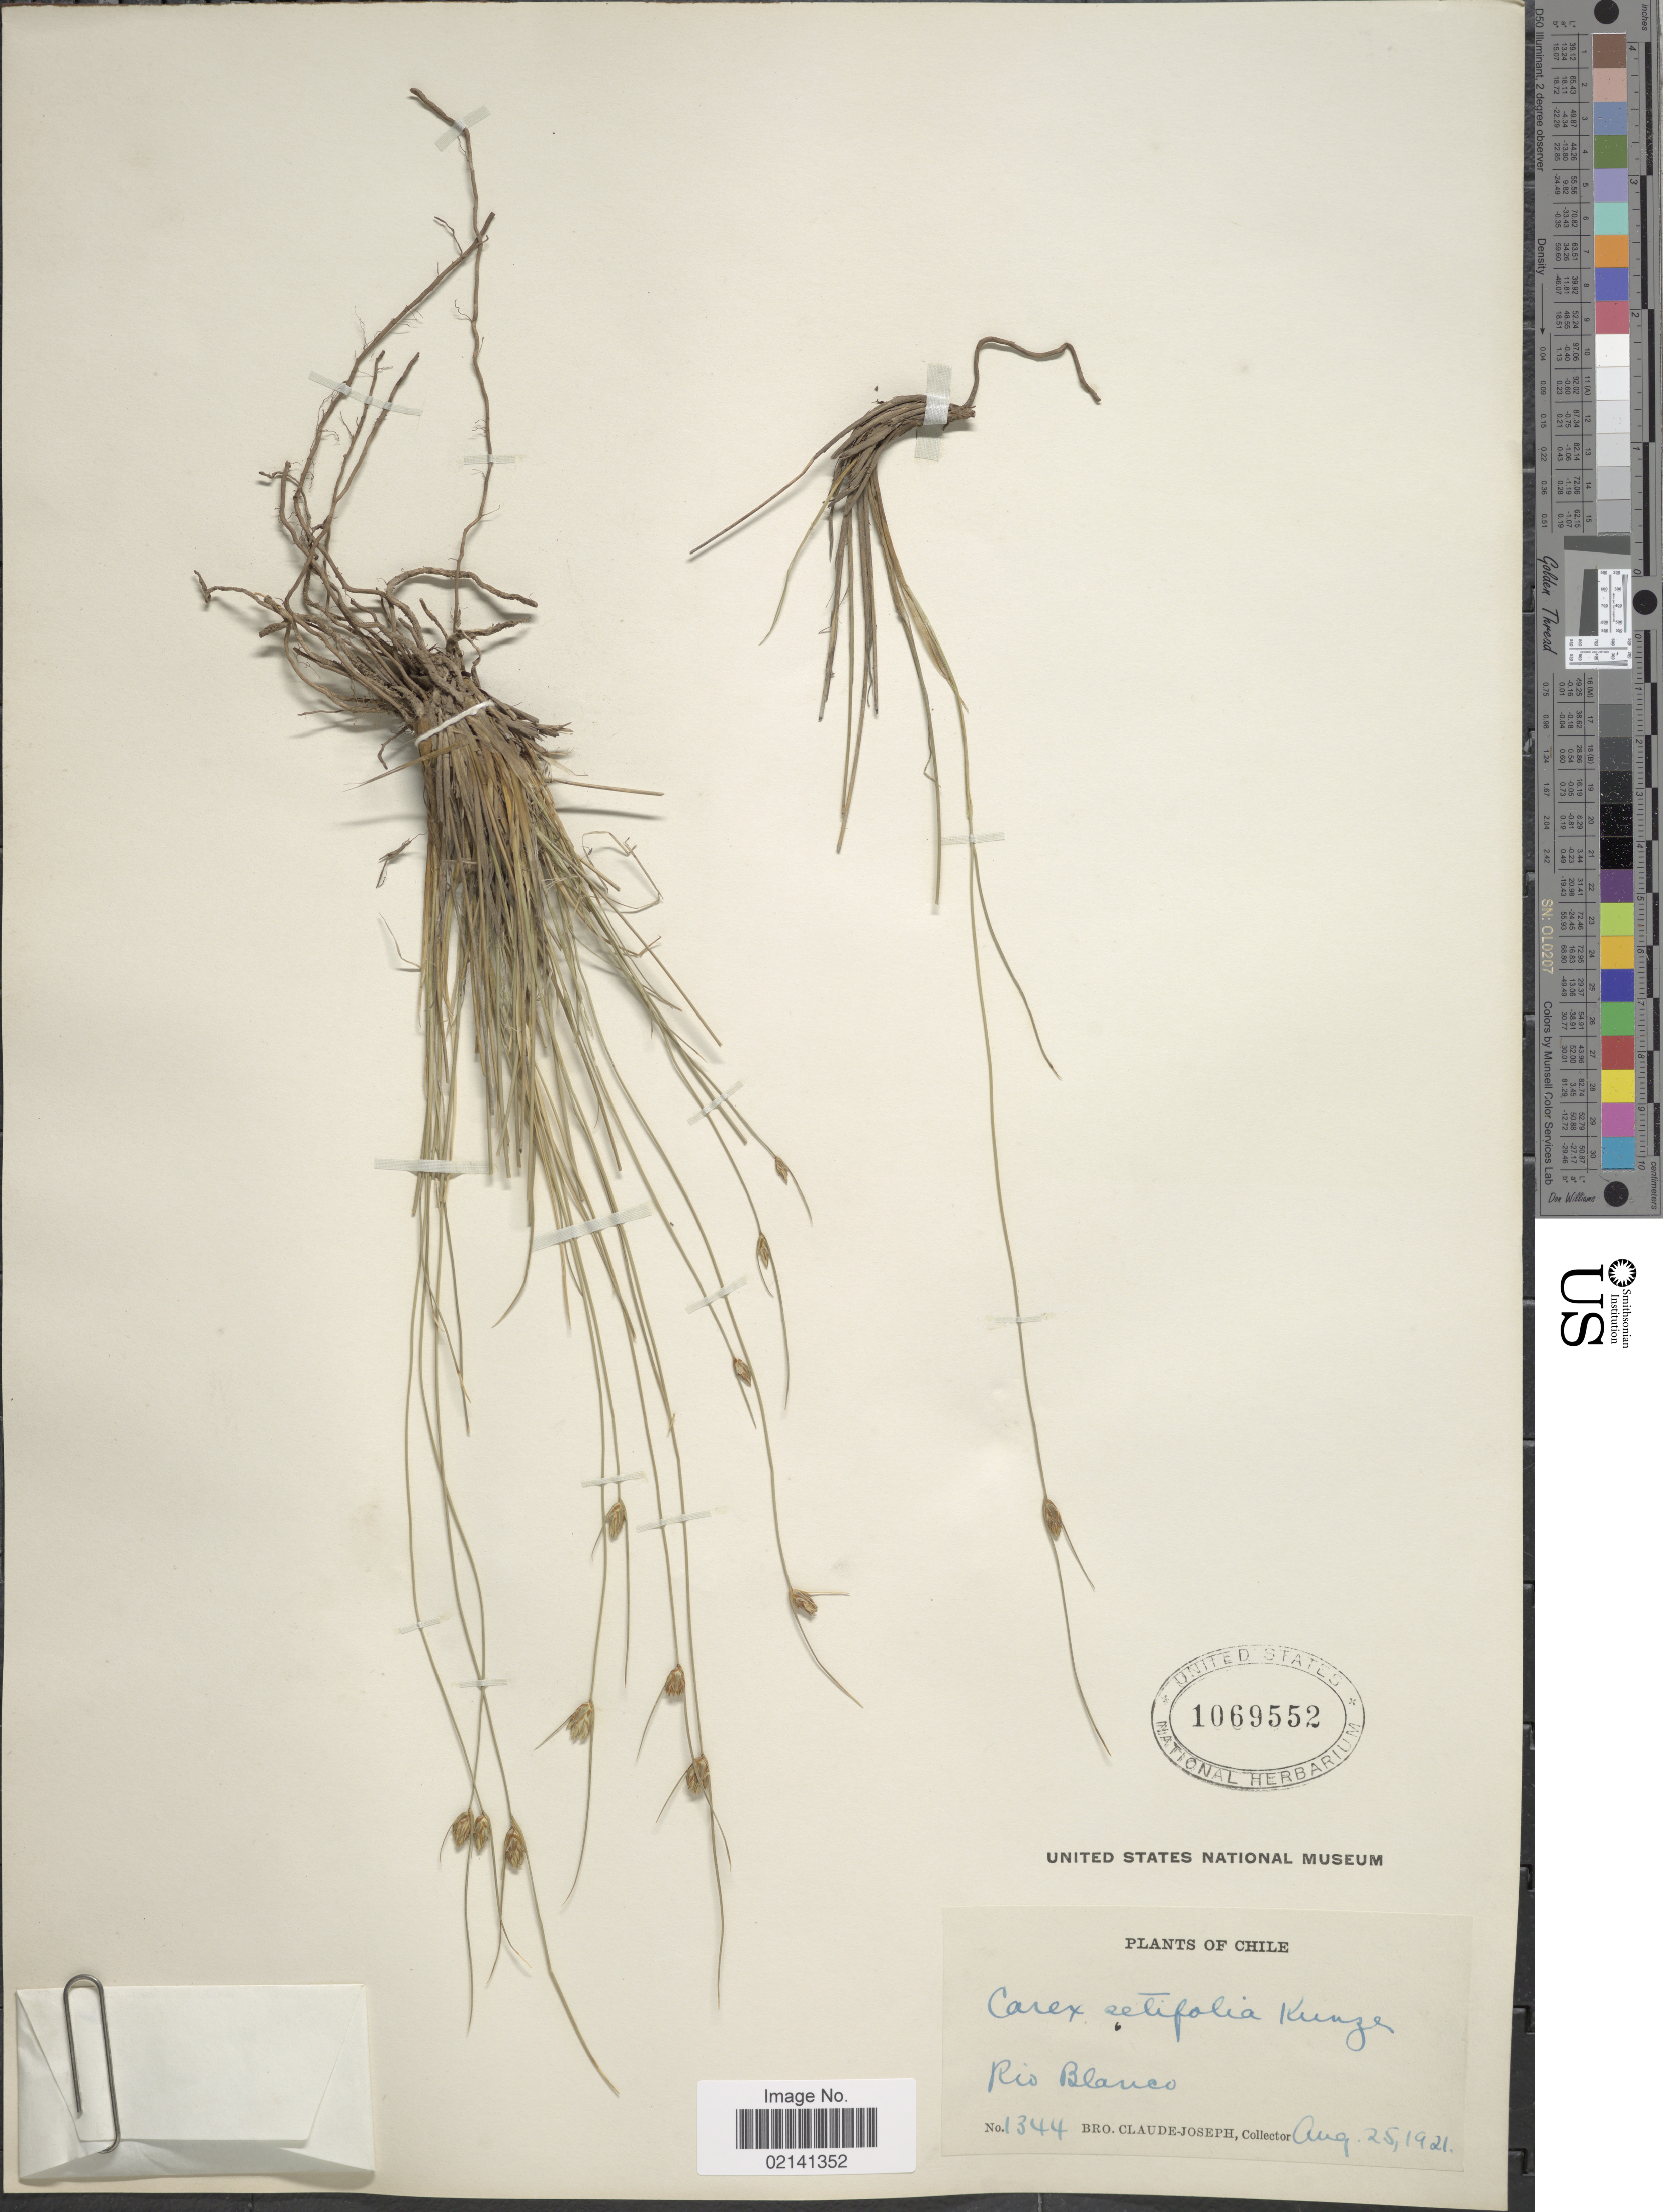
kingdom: Plantae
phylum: Tracheophyta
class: Liliopsida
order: Poales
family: Cyperaceae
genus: Carex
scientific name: Carex setifolia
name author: Kunze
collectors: Bro. Claude-Joseph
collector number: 1344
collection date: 1921-08-25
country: Chile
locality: Rio Blanco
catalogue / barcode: US 1069552